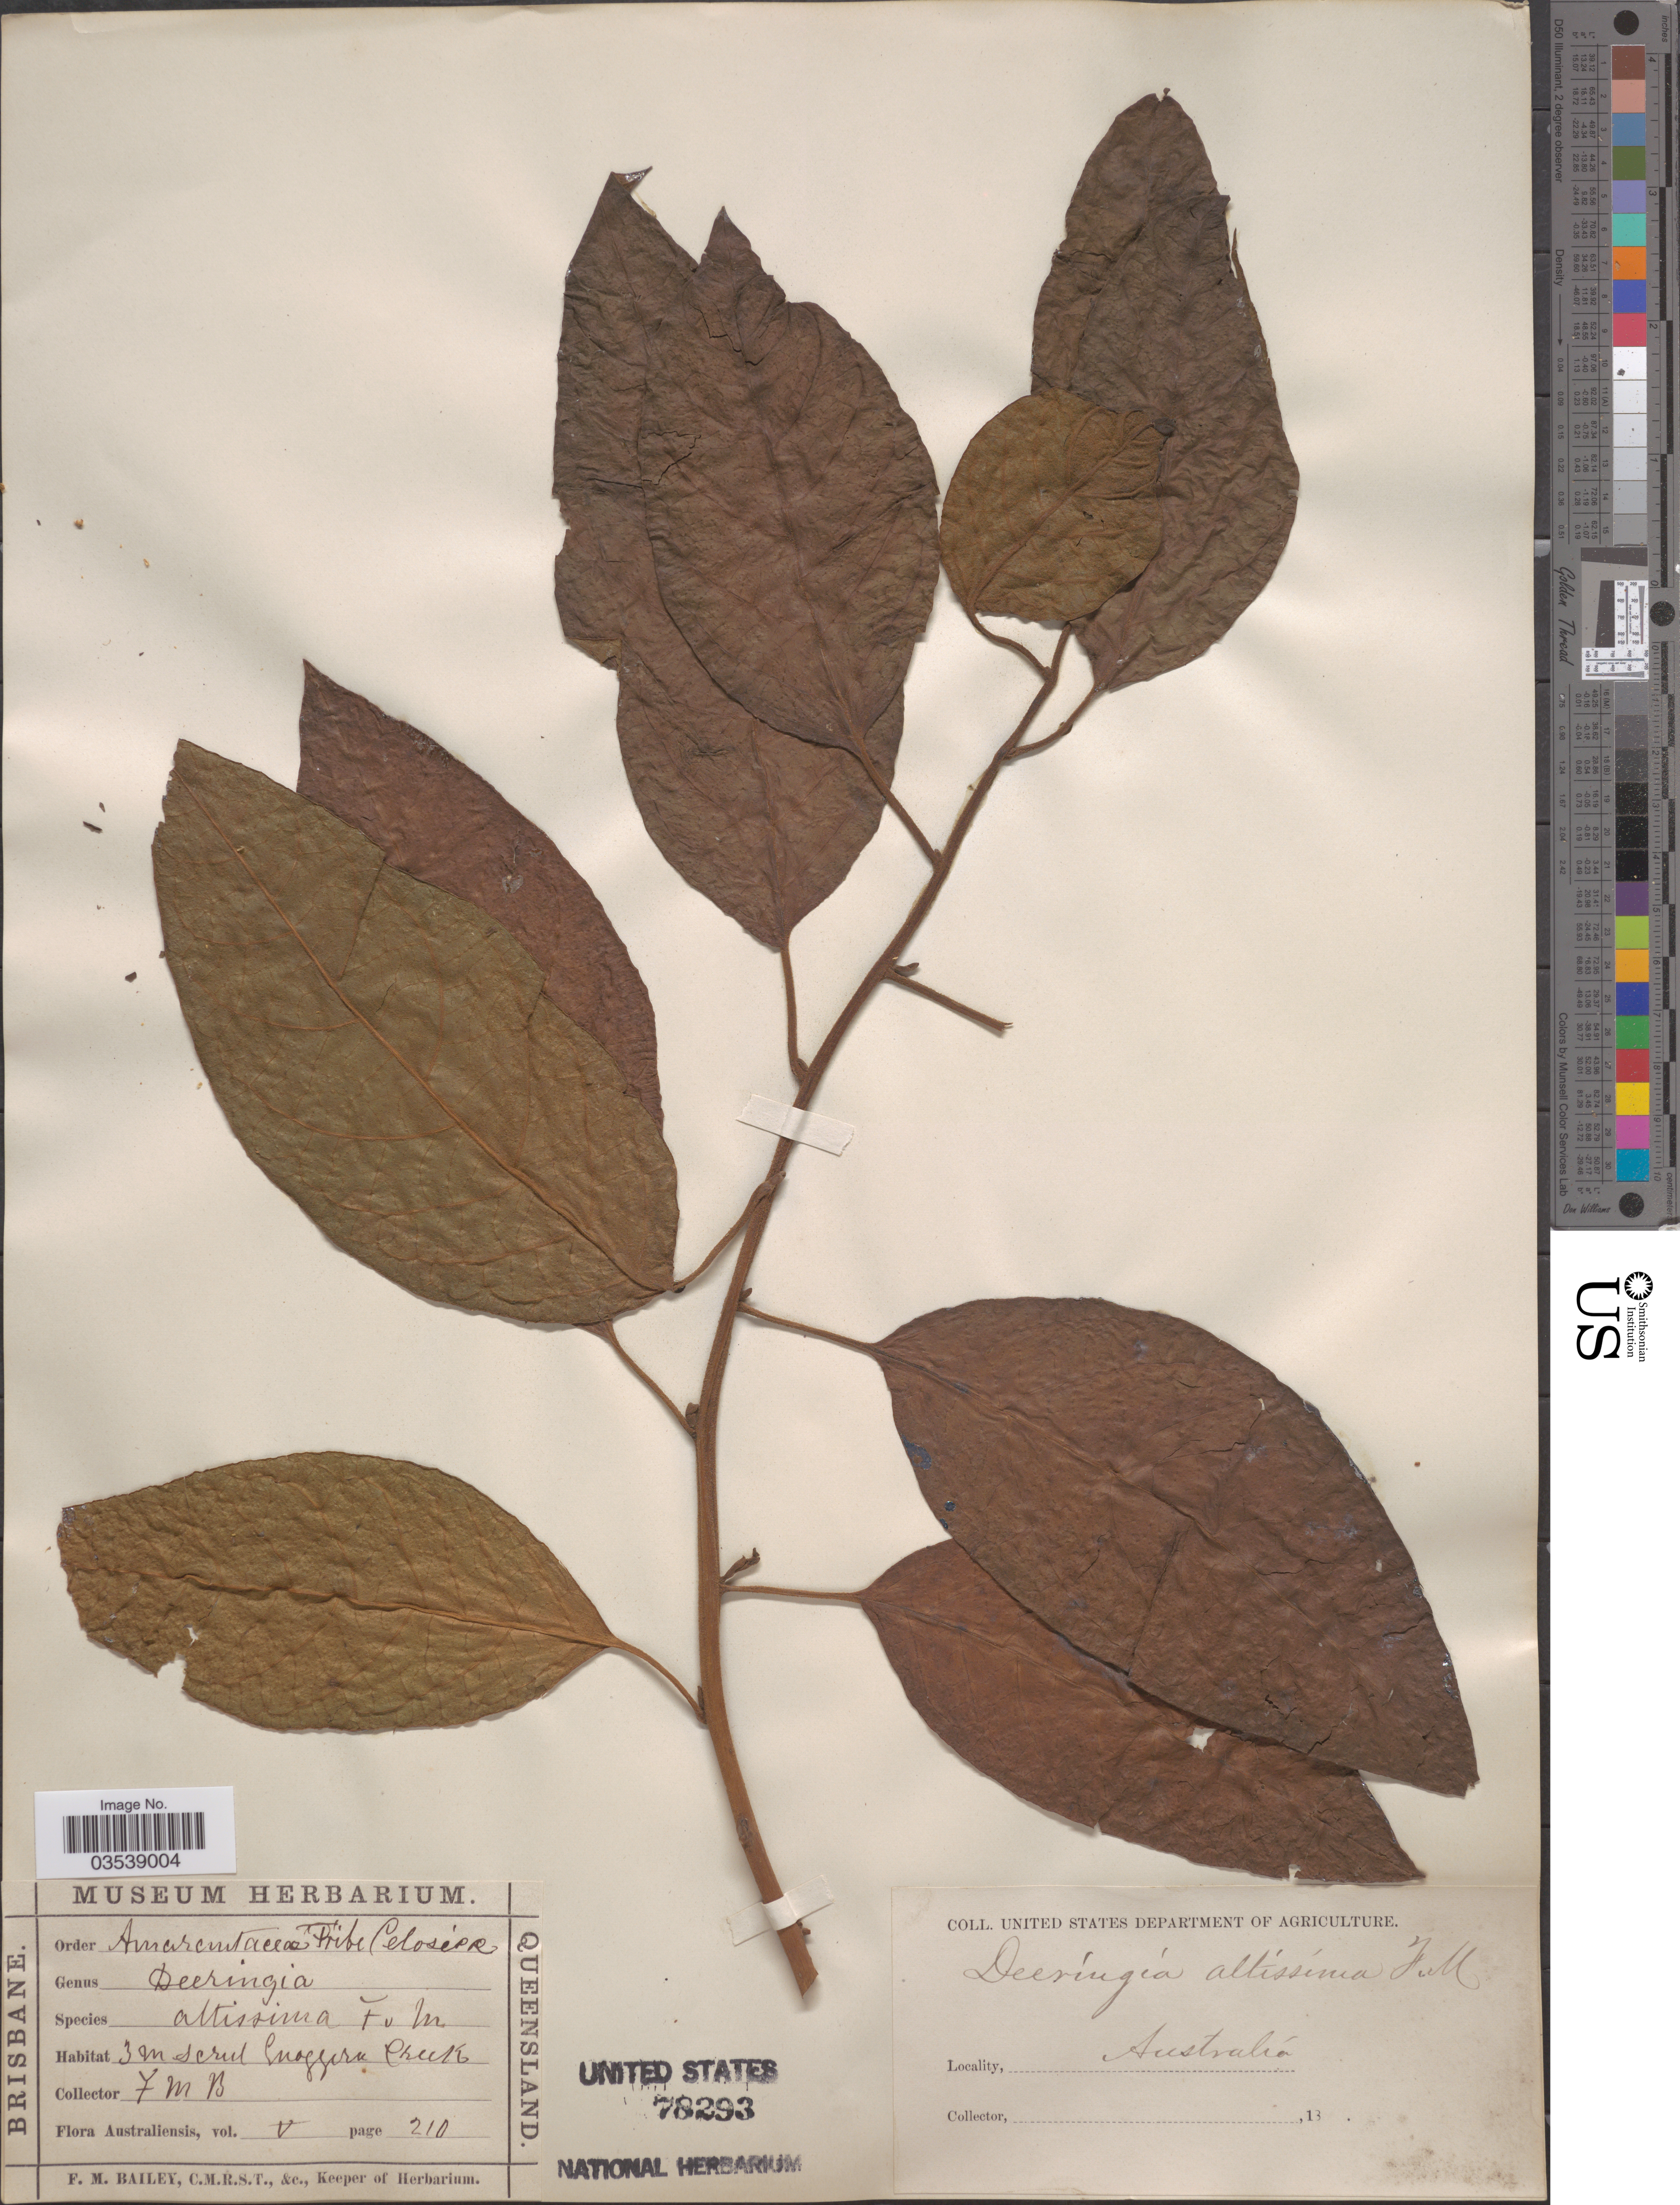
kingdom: Plantae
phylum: Tracheophyta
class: Magnoliopsida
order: Caryophyllales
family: Amaranthaceae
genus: Deeringia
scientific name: Deeringia altissima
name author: F. Muell.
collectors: F. M. Bailey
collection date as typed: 18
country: Australia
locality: Enoggera Creek.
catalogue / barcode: US 78293